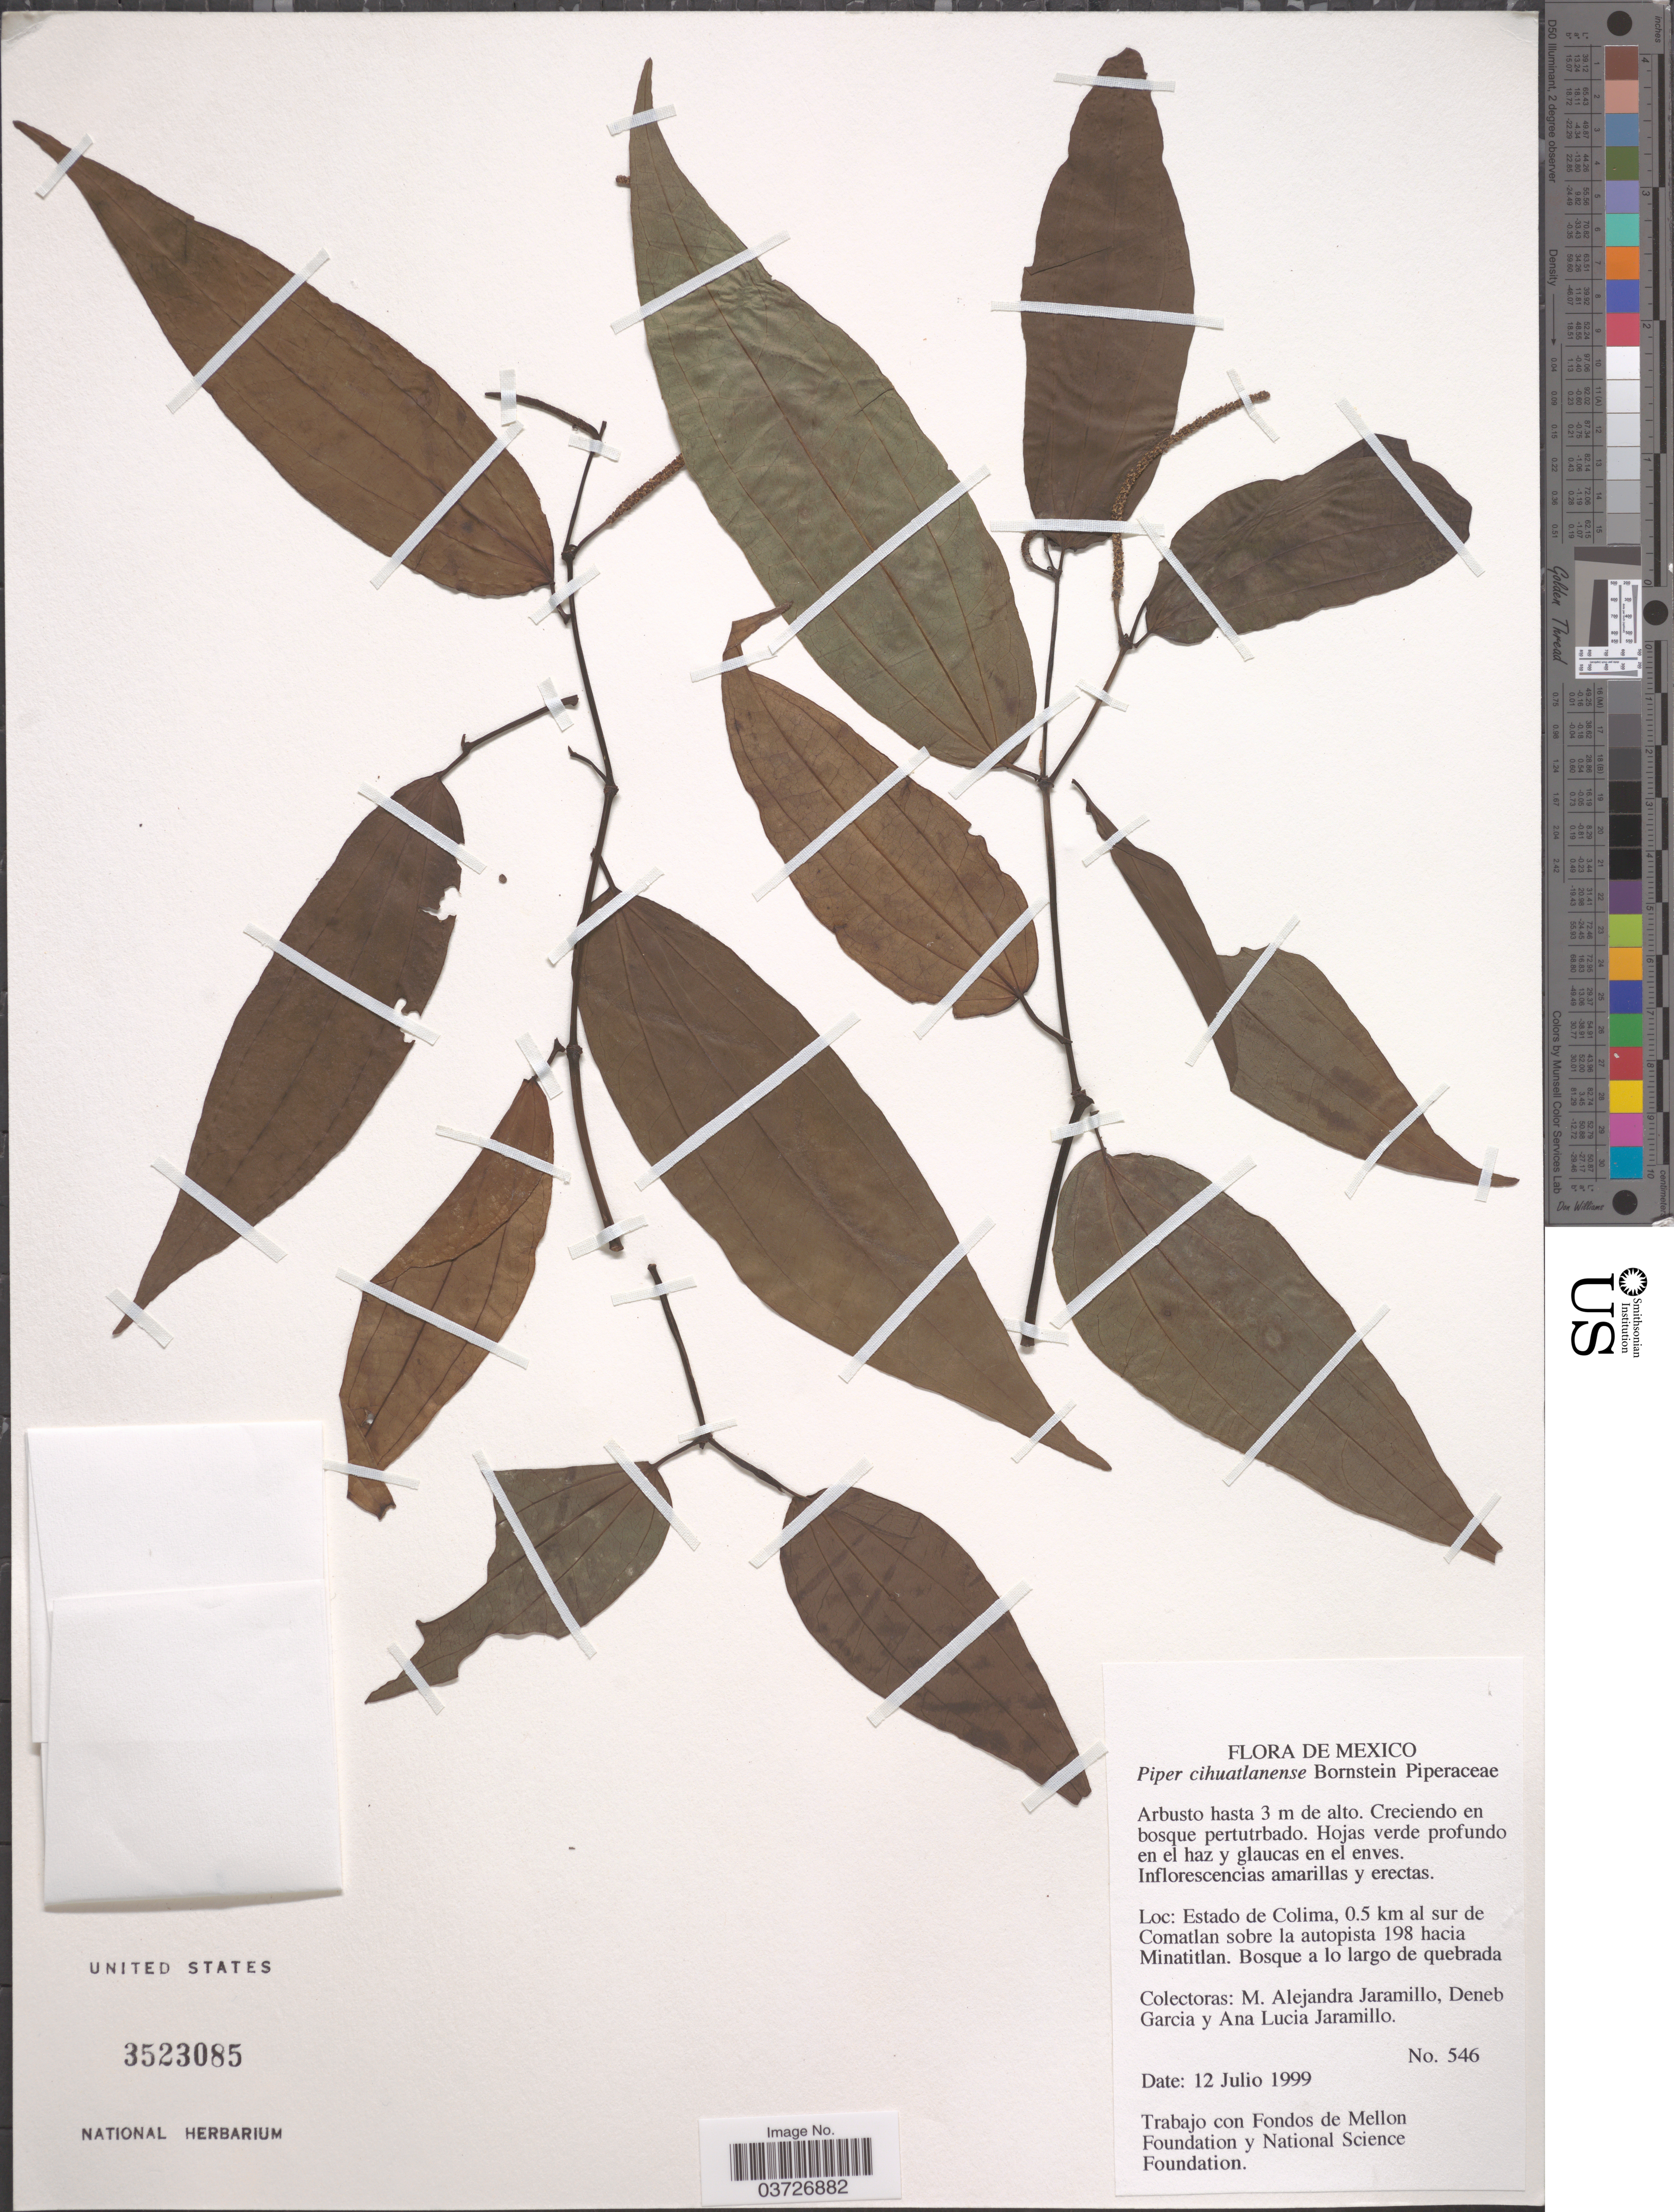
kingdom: Plantae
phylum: Tracheophyta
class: Magnoliopsida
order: Piperales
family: Piperaceae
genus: Piper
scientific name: Piper cihuatlanense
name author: Bornst.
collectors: M. A. Jaramillo, D. Garcia & A. Jaramillo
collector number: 546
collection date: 1999-07-12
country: Mexico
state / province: Colima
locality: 0.5 km al sur de Comatlan sobre la autopista 198 hacia Minatitlan.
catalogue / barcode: US 3523085